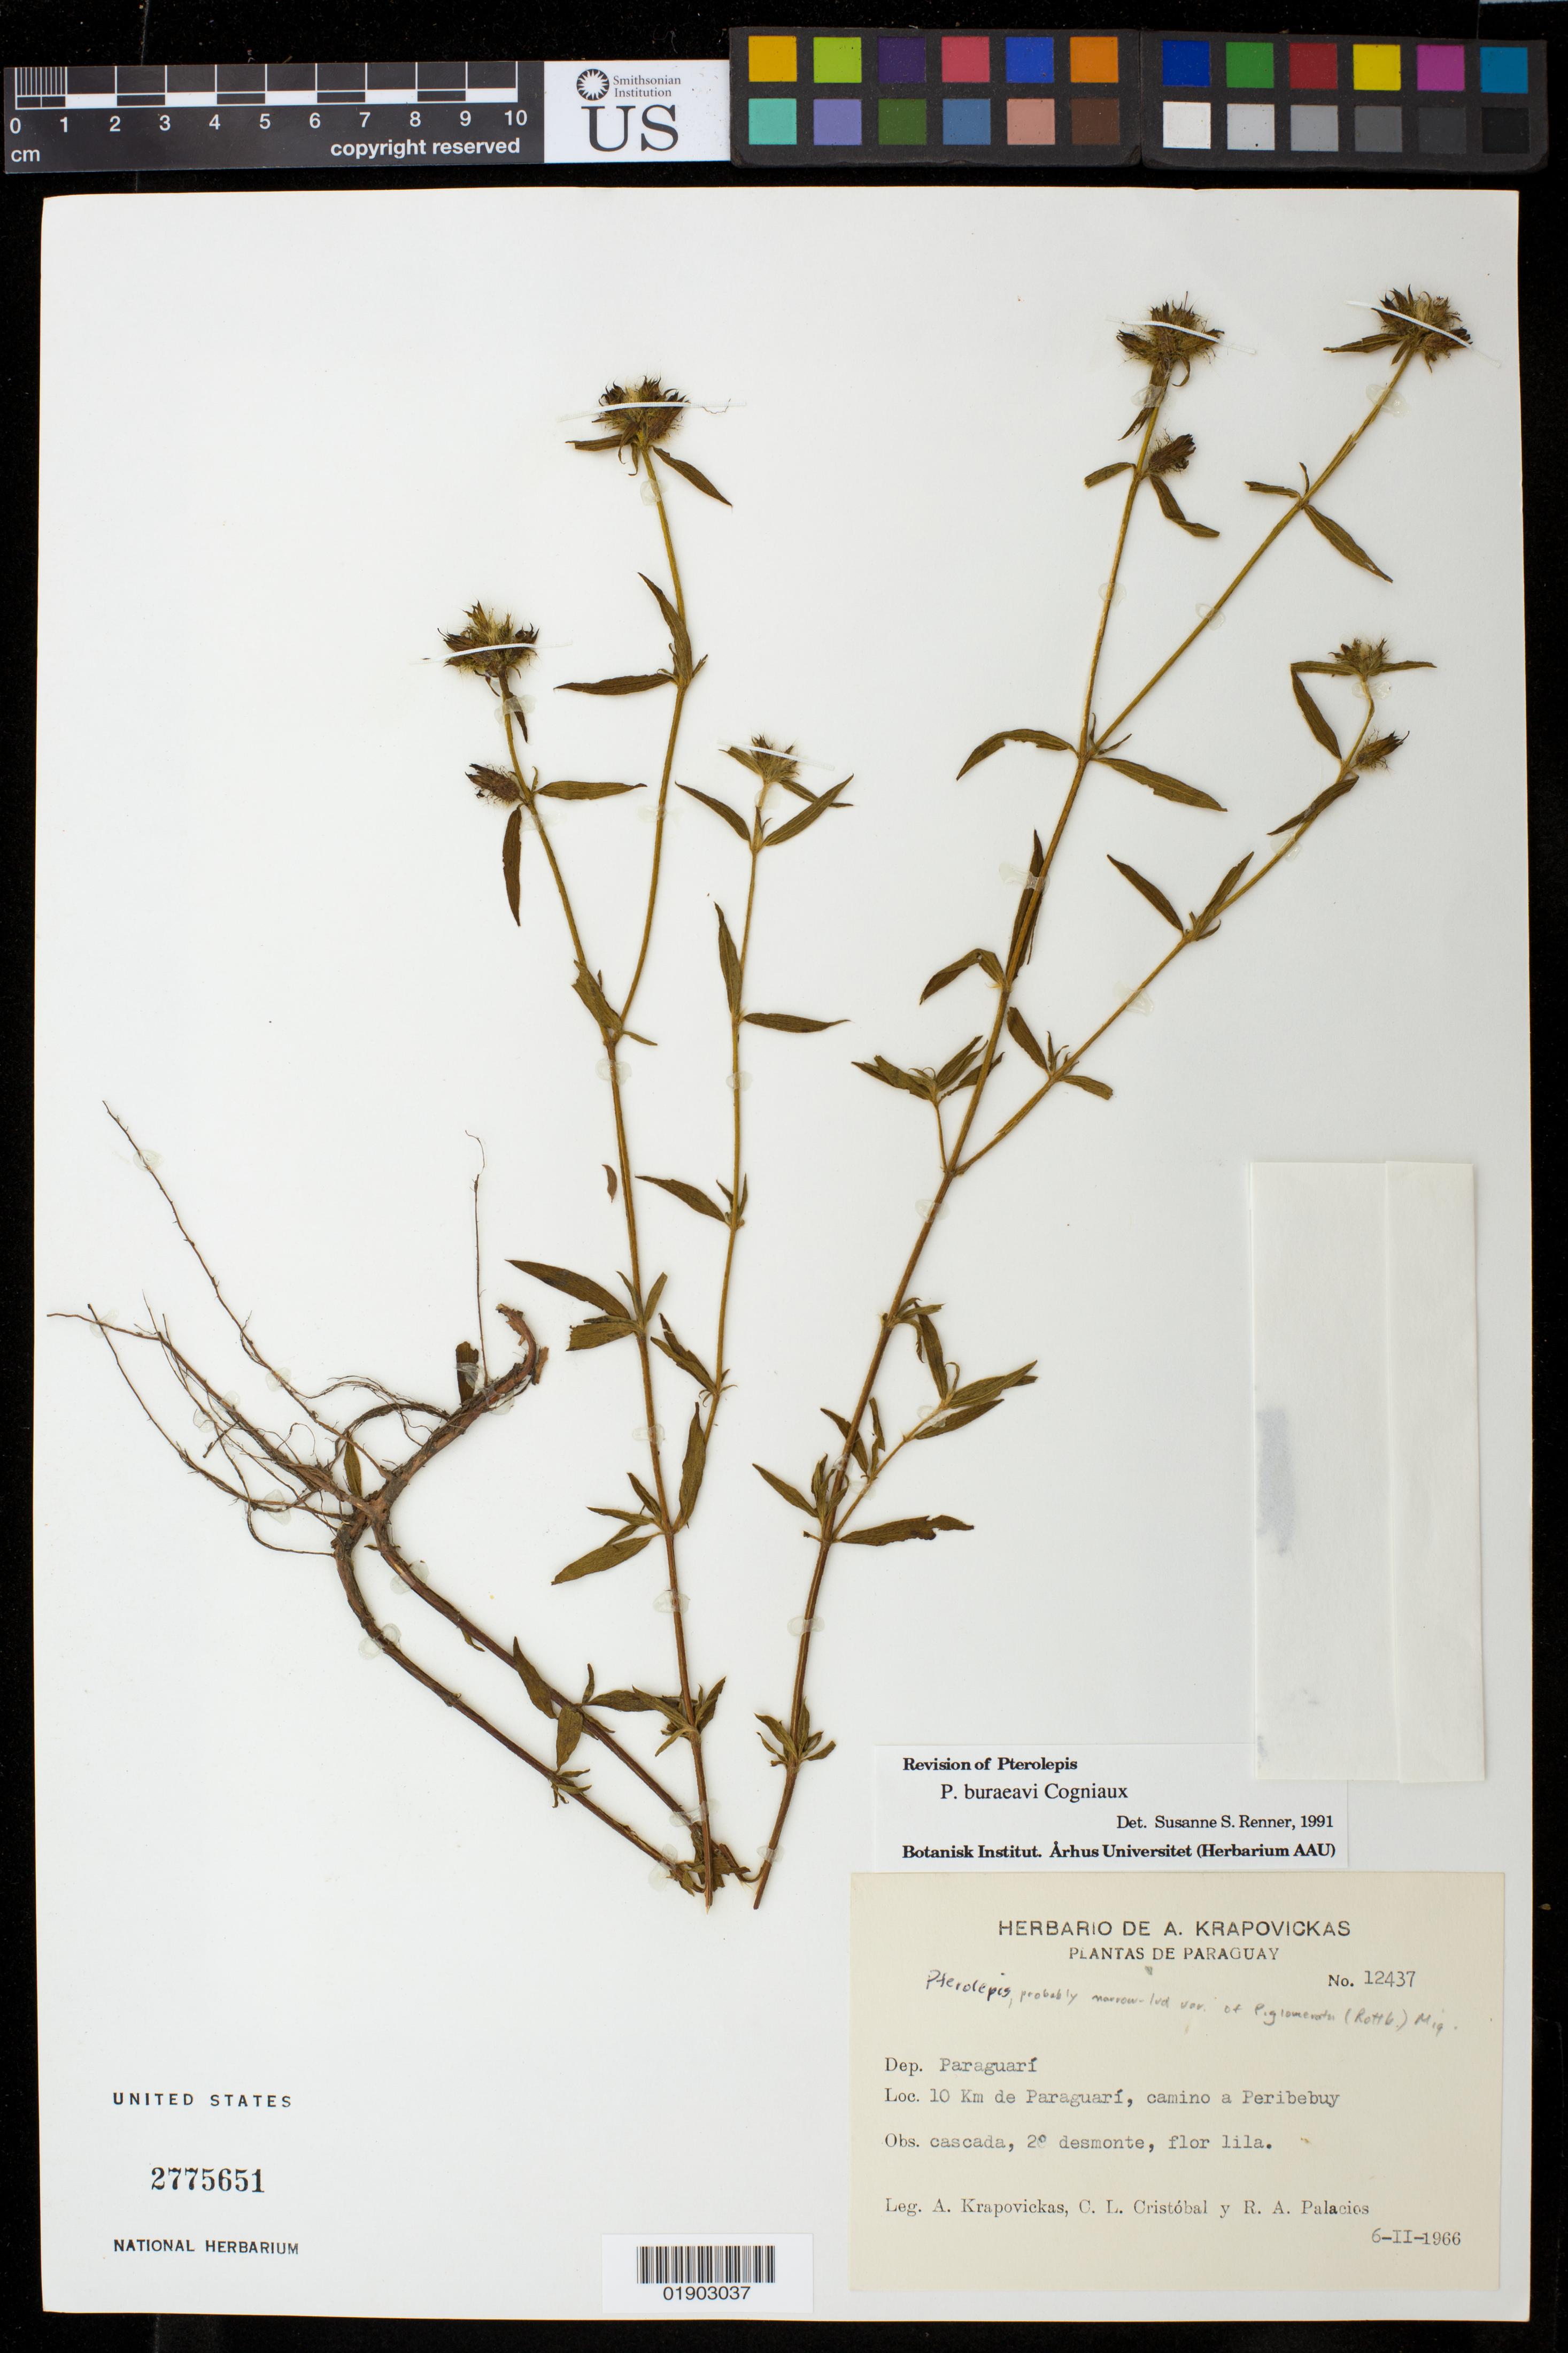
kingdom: Plantae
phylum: Tracheophyta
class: Magnoliopsida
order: Myrtales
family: Melastomataceae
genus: Pterolepis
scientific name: Pterolepis buraeavii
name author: Cogn.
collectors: A. Krapovicas, C. L. Cristóbal & R. Palacios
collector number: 12437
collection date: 1966-02-06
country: Paraguay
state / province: Paraguarí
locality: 10 km de Paraguarí, camino a Peribebuy.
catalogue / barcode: US 2775651